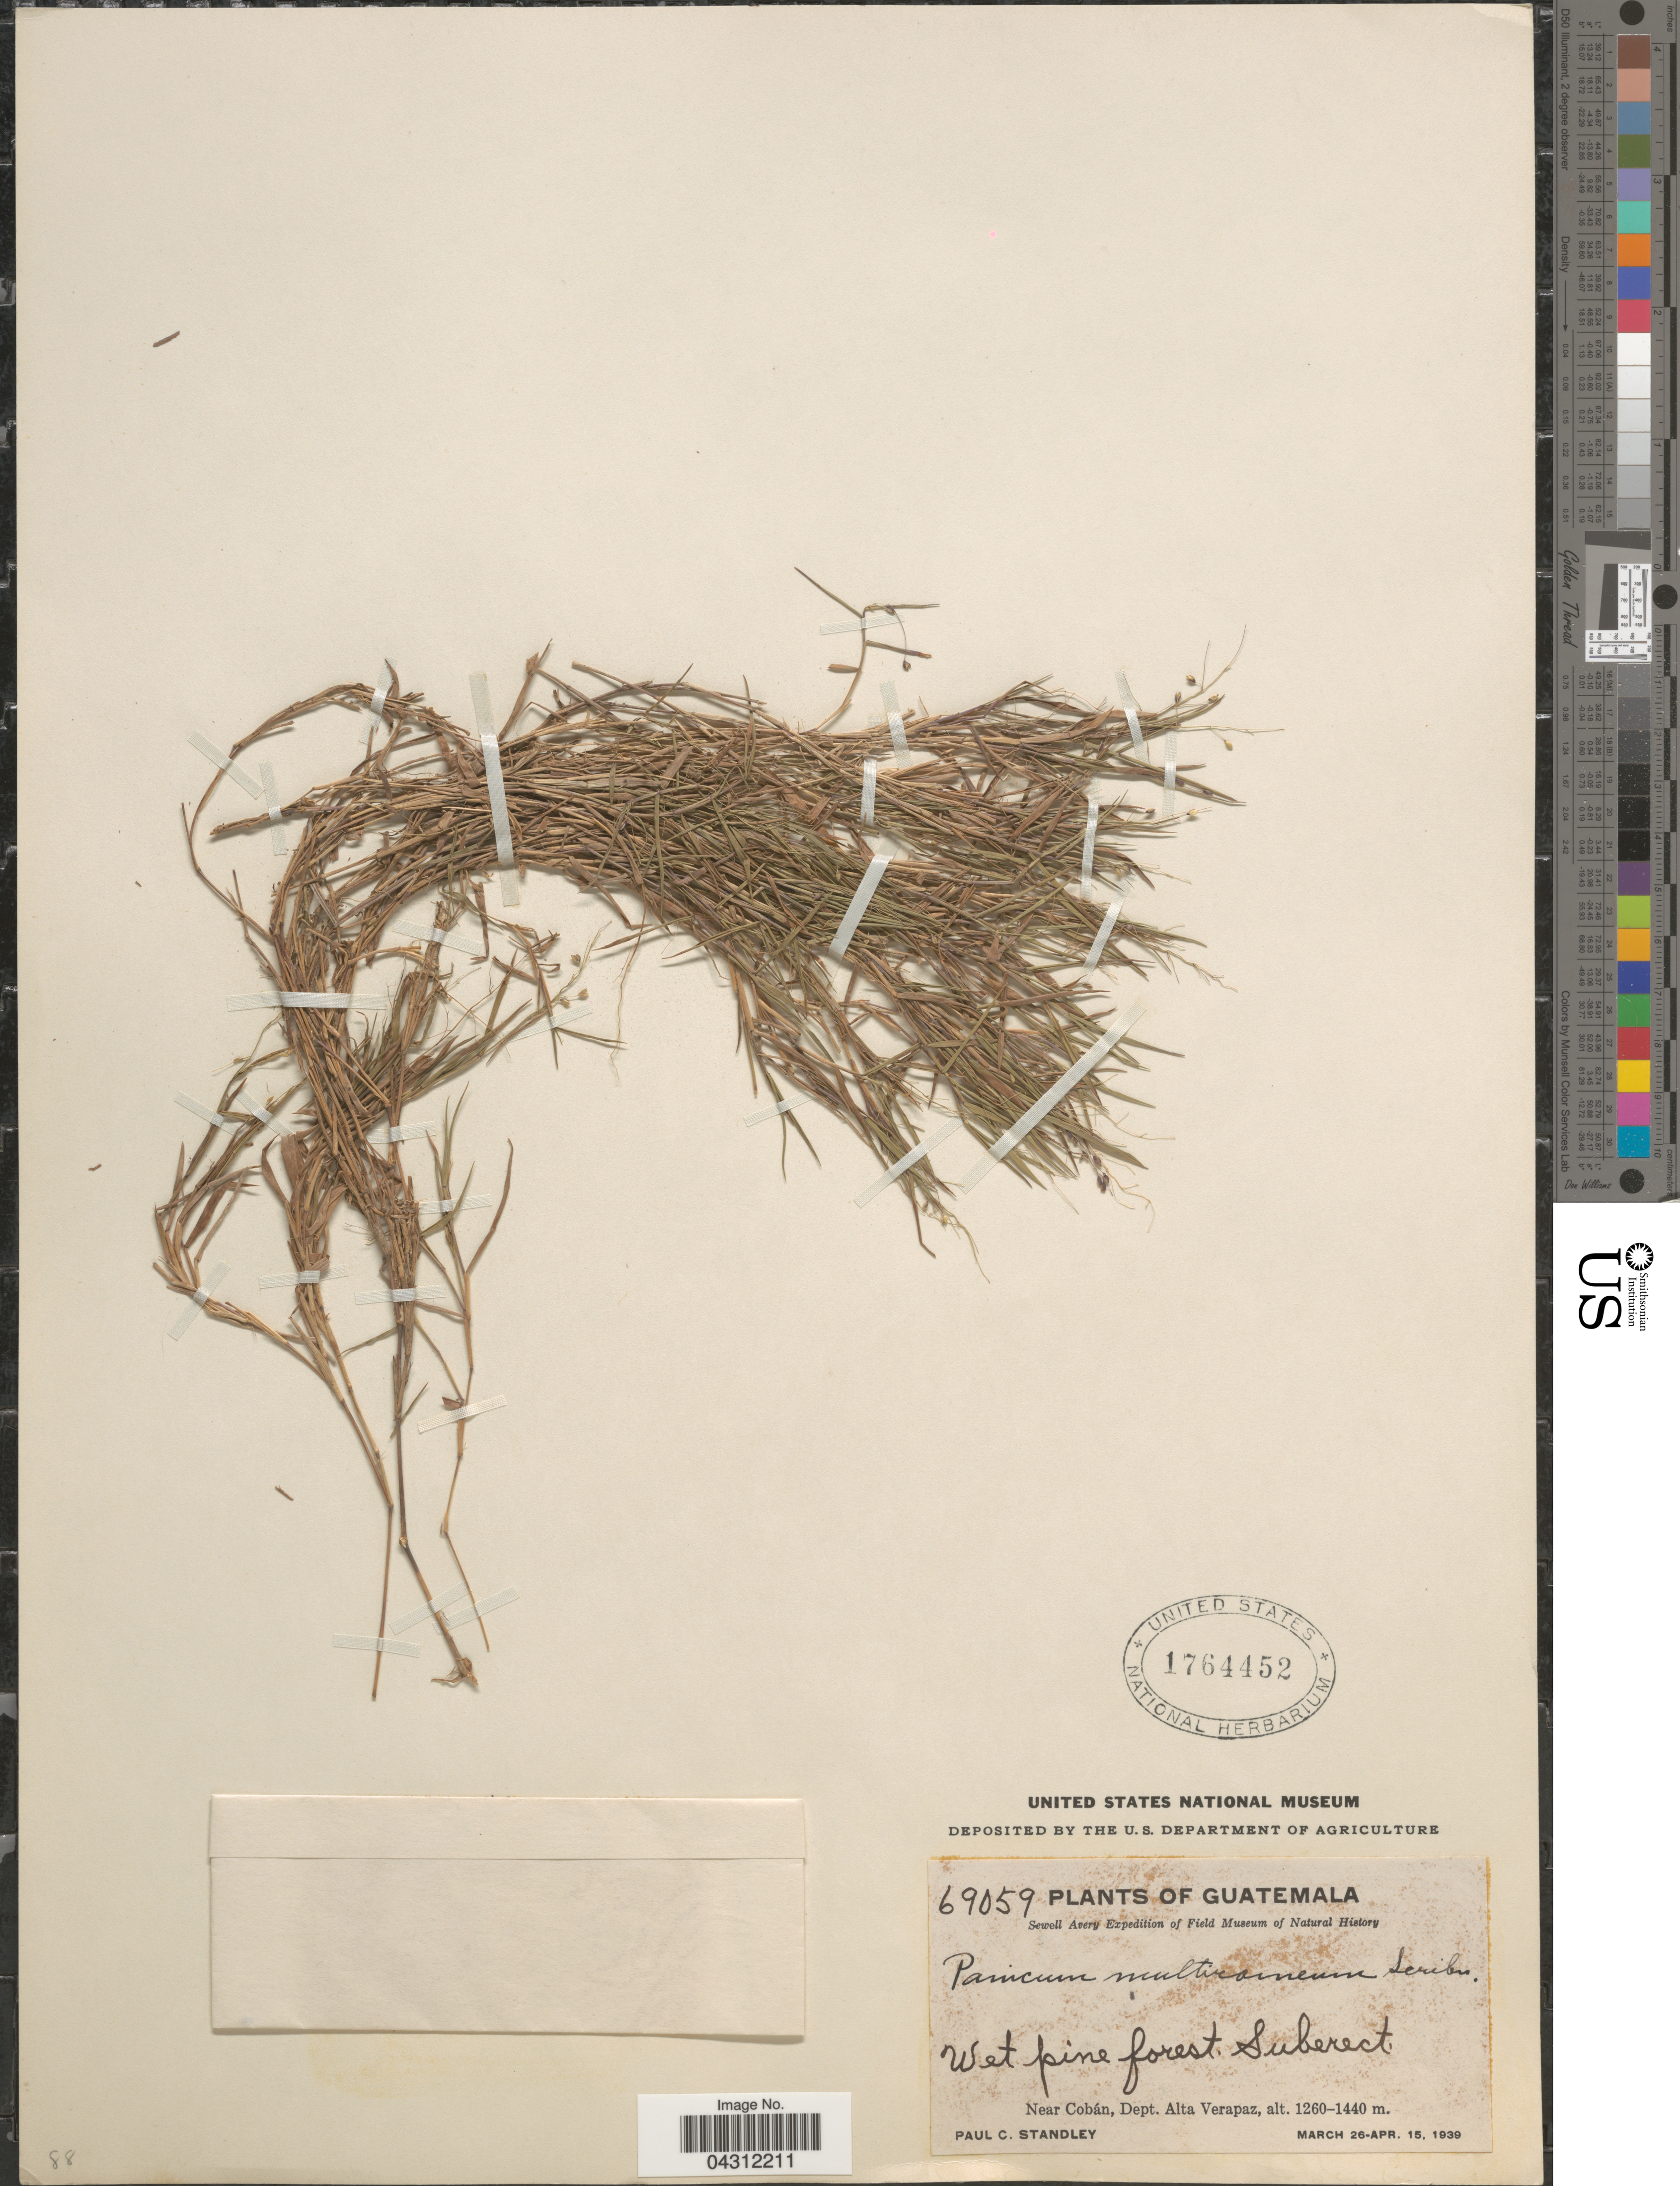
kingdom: Plantae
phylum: Tracheophyta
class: Liliopsida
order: Poales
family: Poaceae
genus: Dichanthelium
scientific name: Dichanthelium dichotomum var. dichotomum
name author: (L.) Gould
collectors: P. C. Standley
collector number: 69059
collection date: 1939-03-26/1939-04-15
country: Guatemala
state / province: Alta Verapaz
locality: Sewell Avery Expedition. Near Cobán, Dept. Alta Verapaz.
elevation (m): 1260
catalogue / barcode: US 1764452